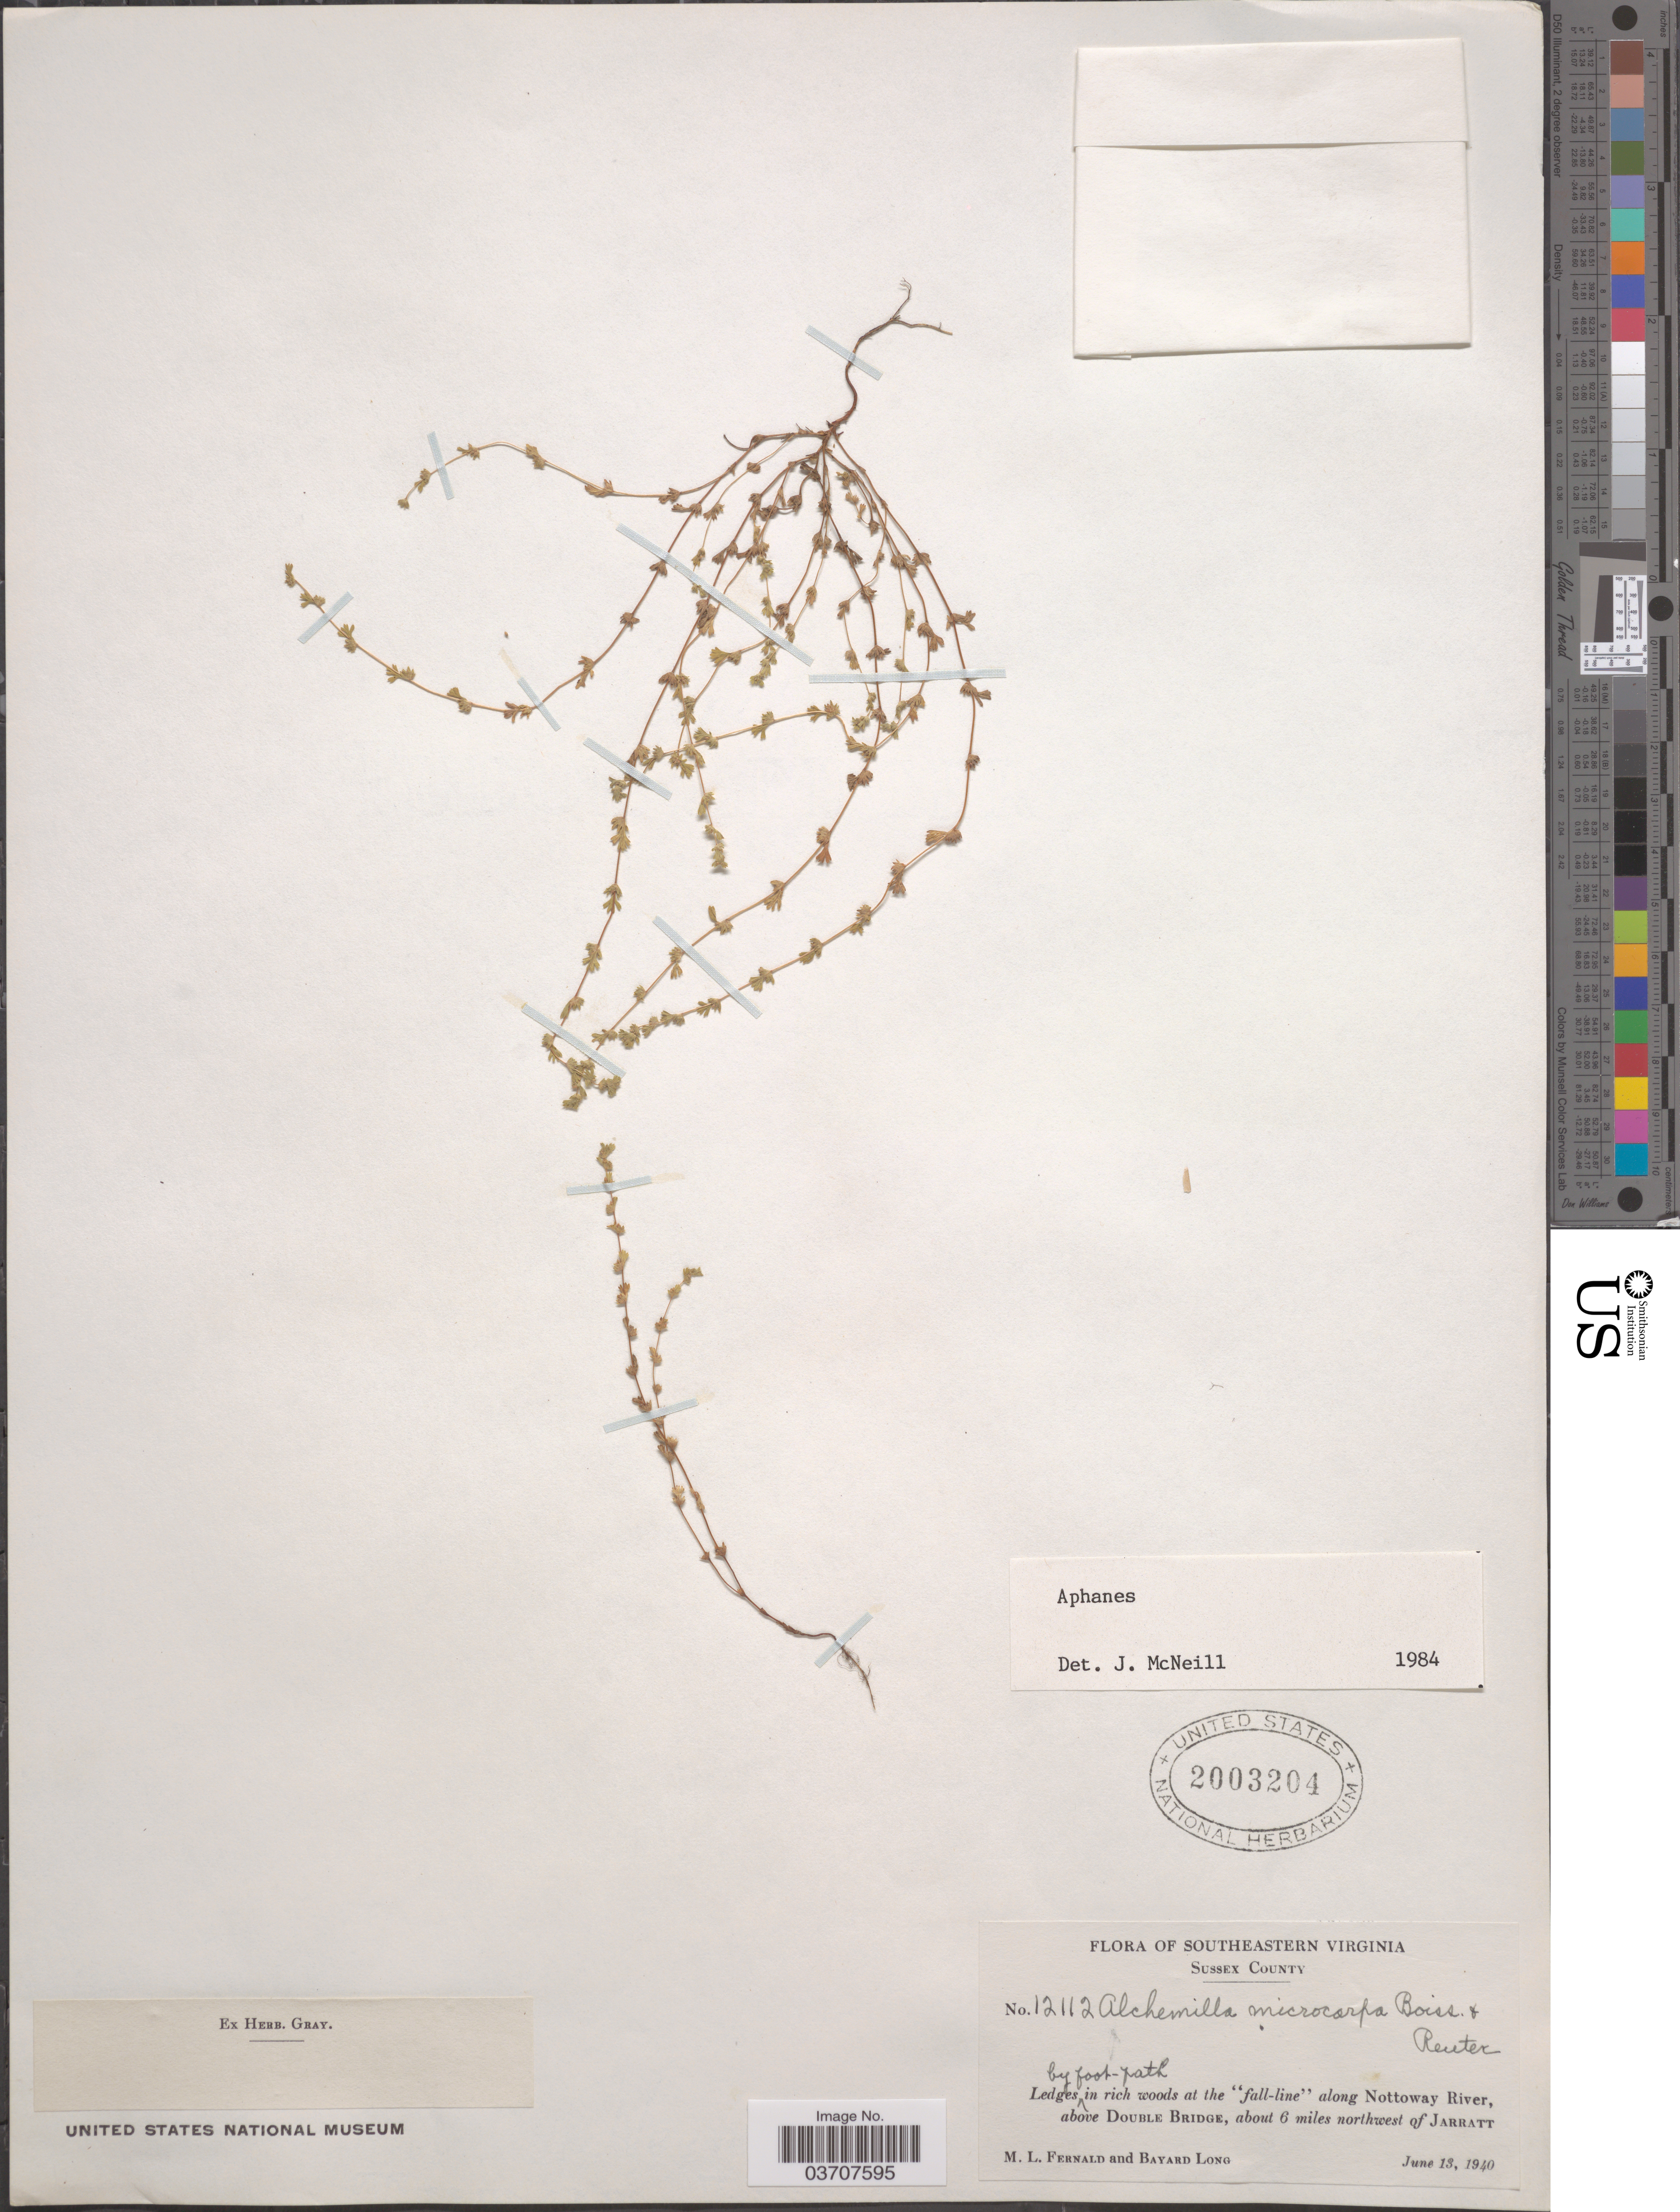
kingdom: Plantae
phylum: Tracheophyta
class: Magnoliopsida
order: Rosales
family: Rosaceae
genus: Aphanes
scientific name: Aphanes australis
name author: Rydb.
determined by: Strong, Mark T., (BOT), Smithsonian Institution - National Museum of Natural History (UNITED STATES)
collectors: M. L. Fernald & B. Long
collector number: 12112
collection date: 1940-06-13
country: United States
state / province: Virginia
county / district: Sussex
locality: Southeastern Virginia. Sussex County. Along Nottoway River, by foot-path above Double Bridge, about 6 miles northwest of Jarratt.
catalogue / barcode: US 2003204